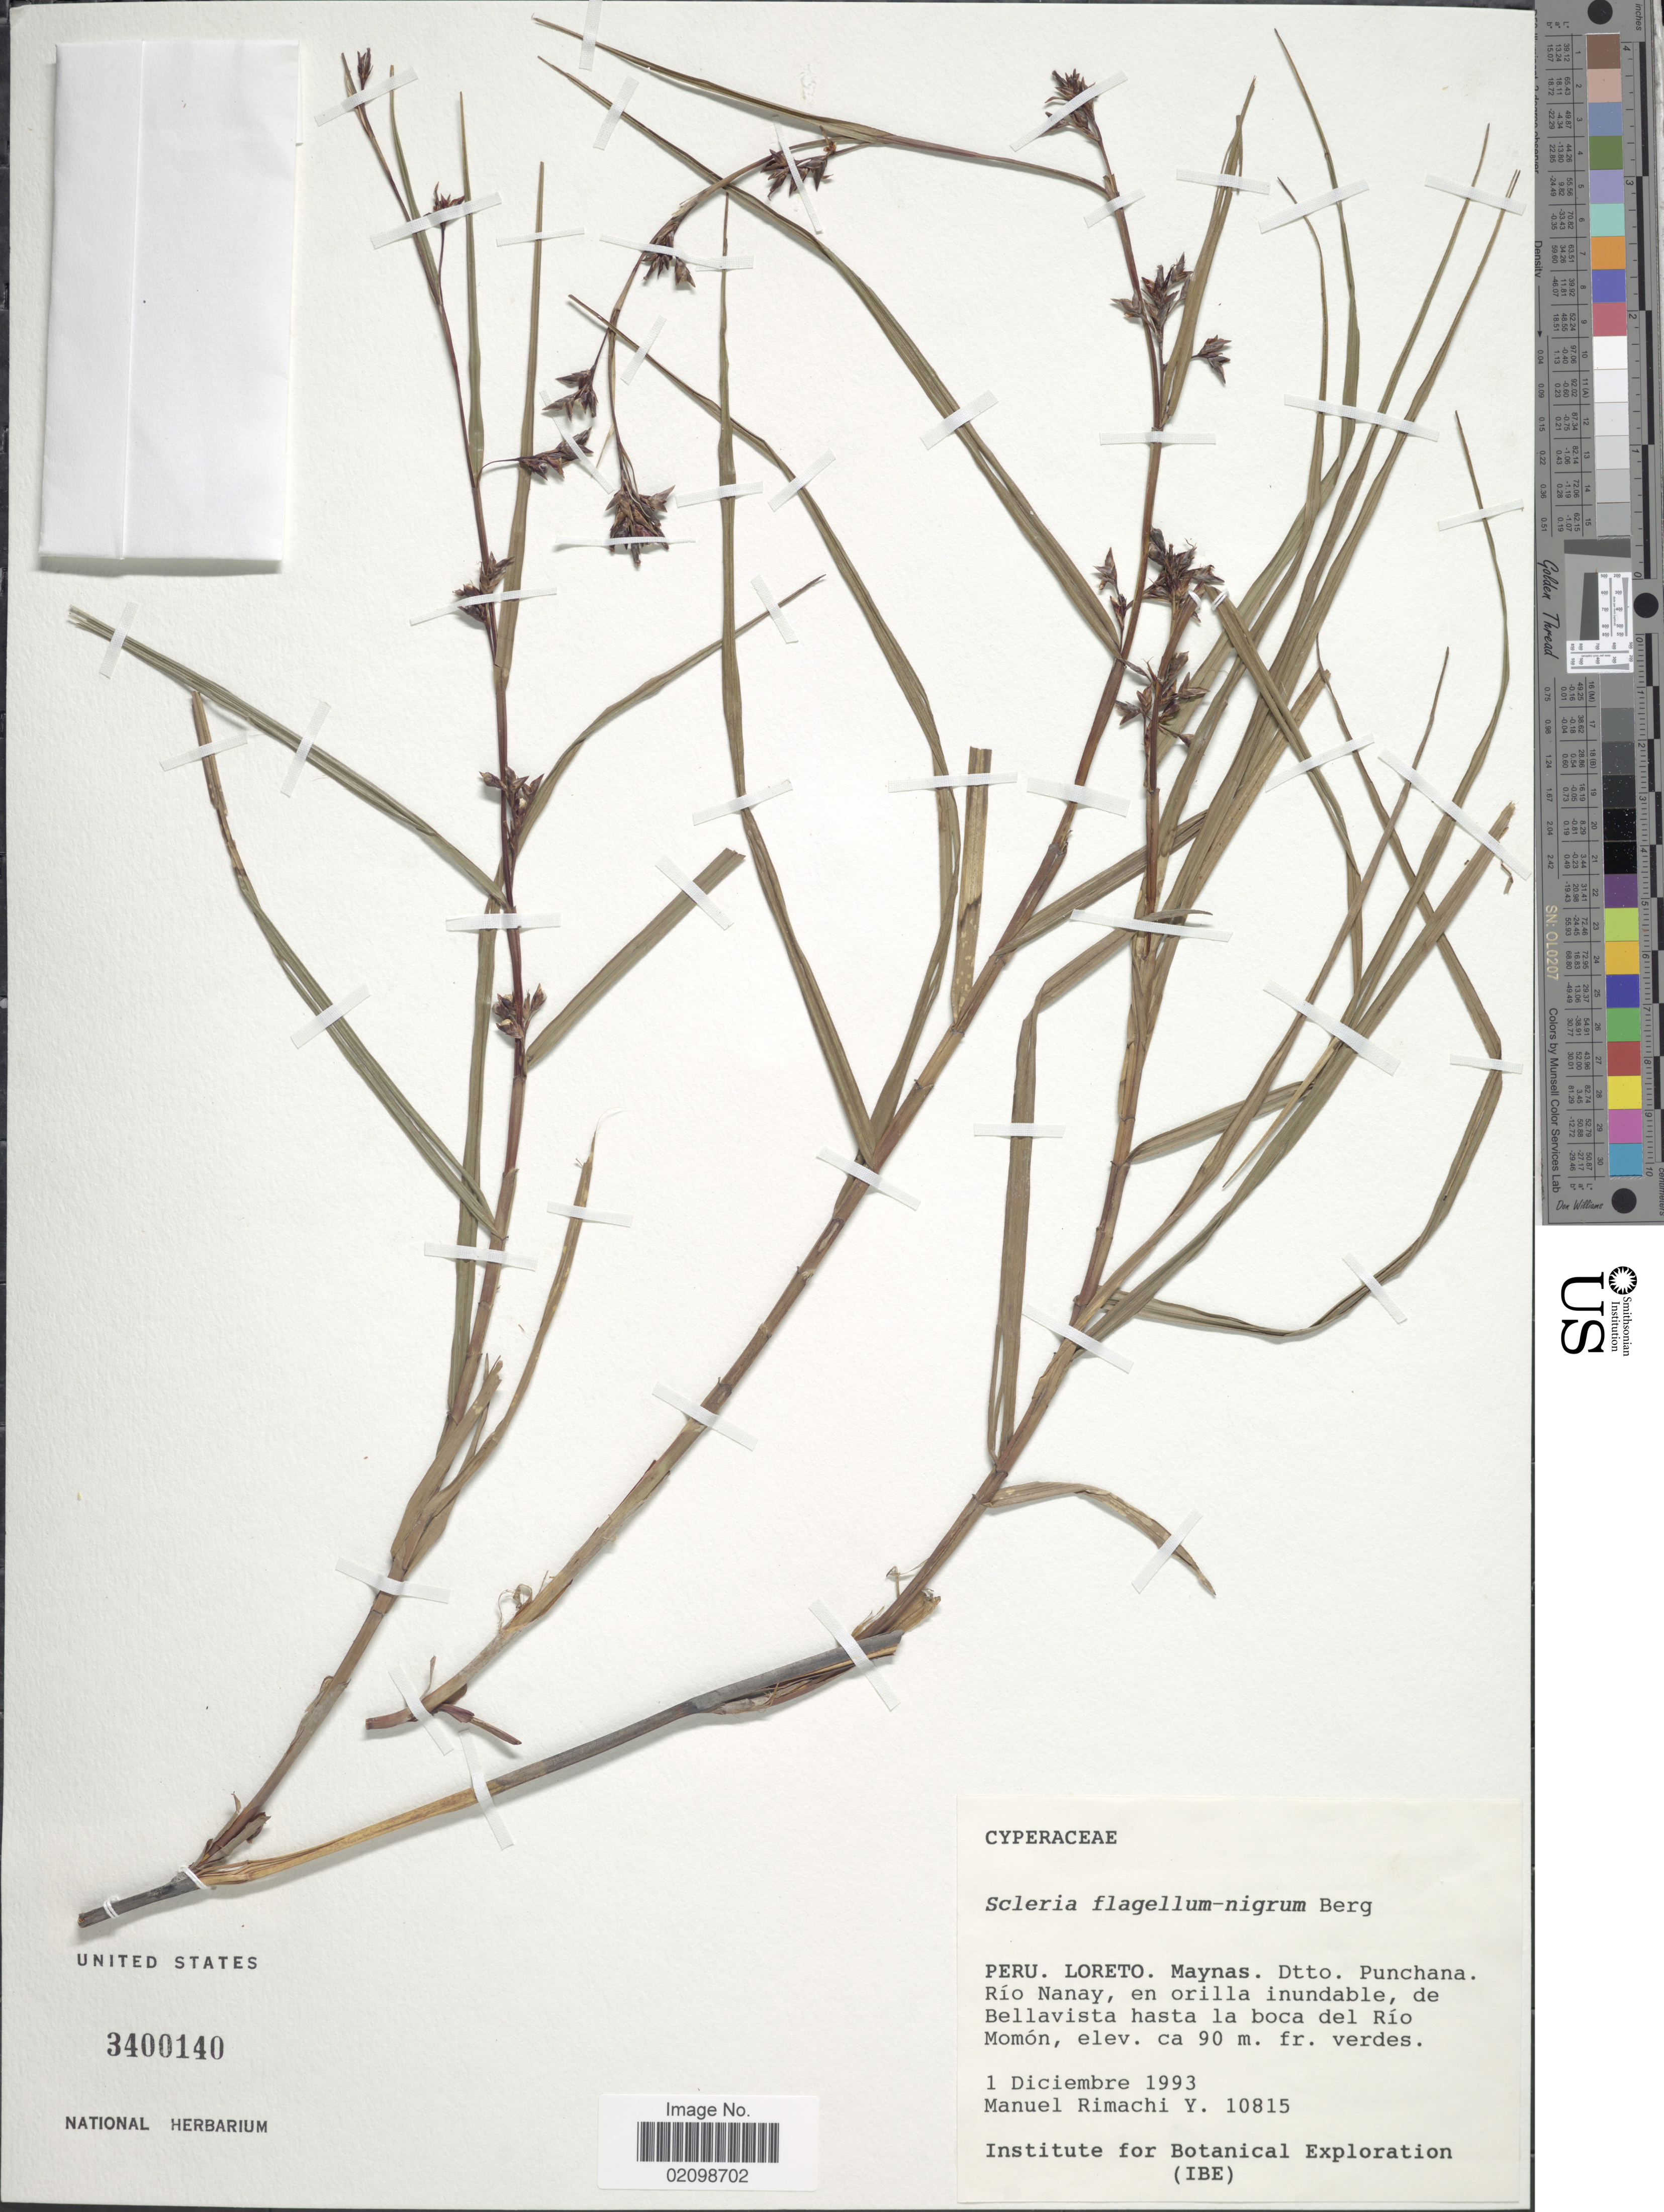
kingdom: Plantae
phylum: Tracheophyta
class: Liliopsida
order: Poales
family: Cyperaceae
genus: Scleria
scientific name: Scleria flagellum-nigrorum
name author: P.J. Bergius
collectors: M. Rimachi Y.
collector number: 10815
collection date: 1993-12-01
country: Peru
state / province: Loreto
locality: Maynas Dtto. Punchana. Rio Nanay, en orilla inundable de Bellavista hasta la boca del rio Momon.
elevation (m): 90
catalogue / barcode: US 3400140